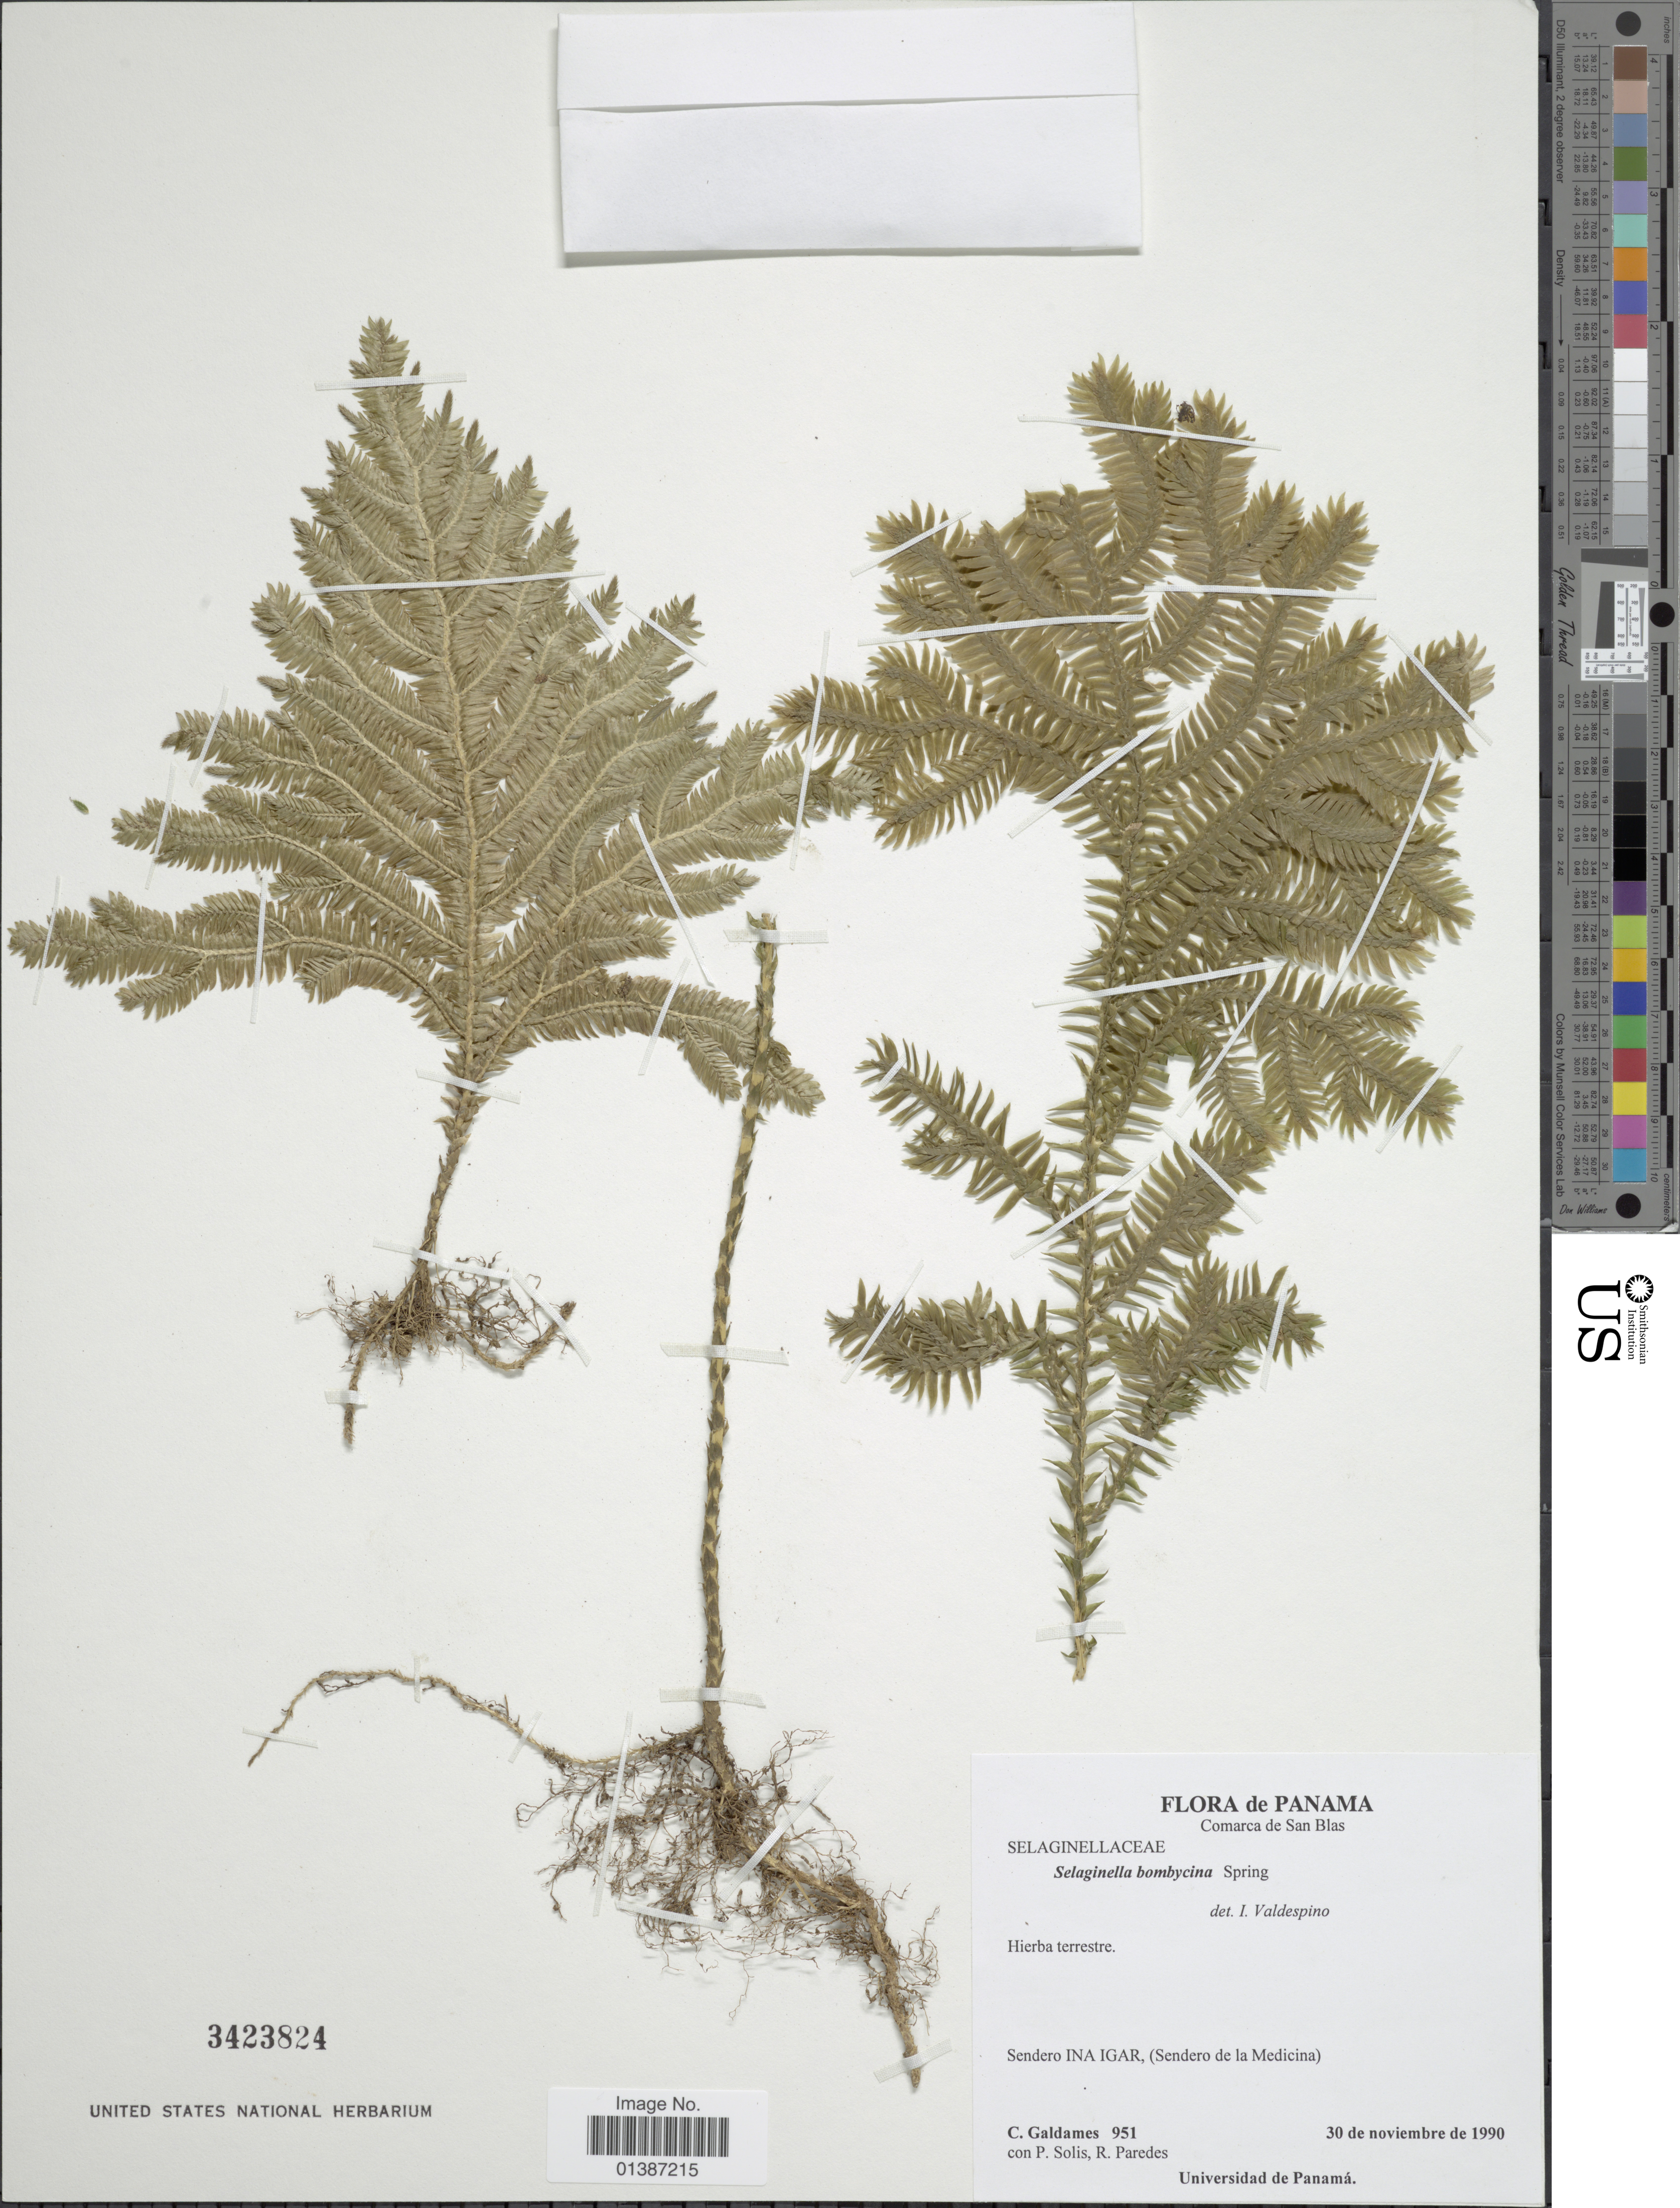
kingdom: Plantae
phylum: Tracheophyta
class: Lycopodiopsida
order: Selaginellales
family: Selaginellaceae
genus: Selaginella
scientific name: Selaginella bombycina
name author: Spring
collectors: C. Galdames, P. Solis & R. Paredes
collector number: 951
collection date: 1990-11-30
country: Panama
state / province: Kuna Yala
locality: Comarca de San Blas. Sendero Ina Igar, (Sendero de la Medicina)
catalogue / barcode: US 3423824